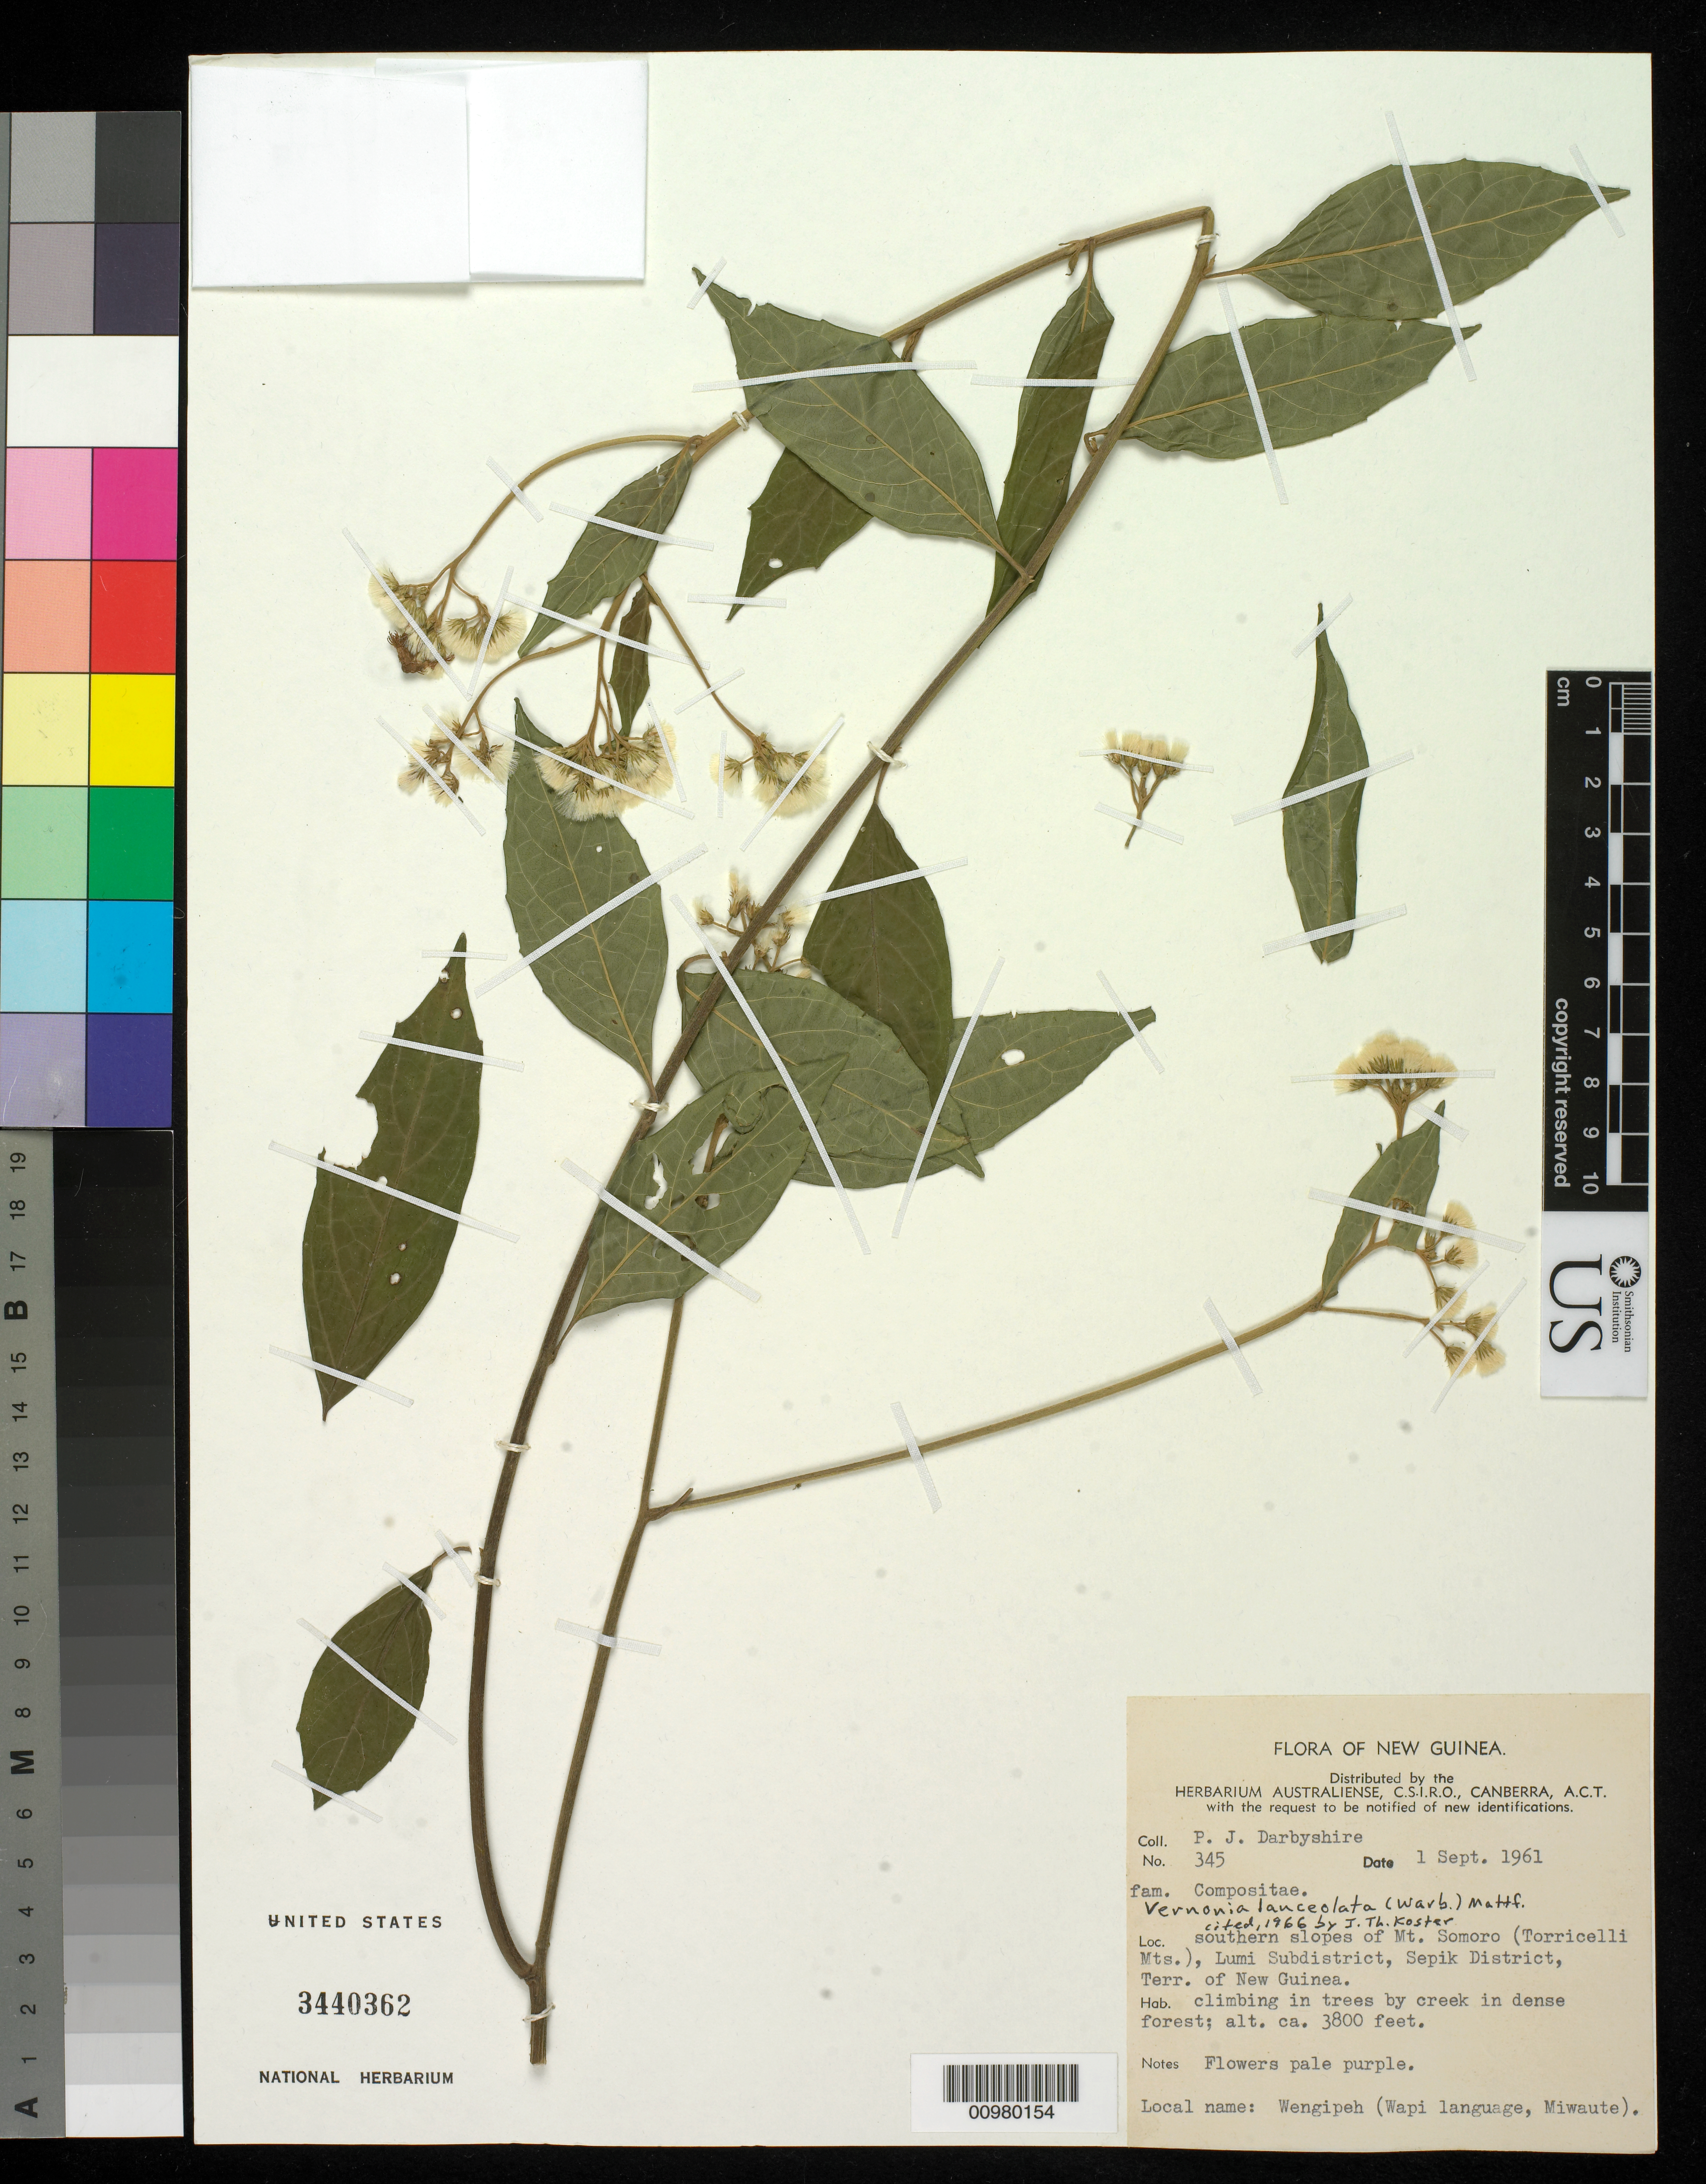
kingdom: Plantae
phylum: Tracheophyta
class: Magnoliopsida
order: Asterales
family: Asteraceae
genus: Vernonia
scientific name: Vernonia lanceolata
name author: (Warb.) Mattf.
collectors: P. Darbyshire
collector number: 345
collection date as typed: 01 Sep 1961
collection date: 1961-09-01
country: Papua New Guinea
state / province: Sandaun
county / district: Lumi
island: New Guinea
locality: southern slopes of Mt. Somoro (Torricelli Mts.), Lumi Subdistrict, Sepik District, Terr. of New Guinea. climing in trees by creek in dense forest.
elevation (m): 1158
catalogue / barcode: US 3440362